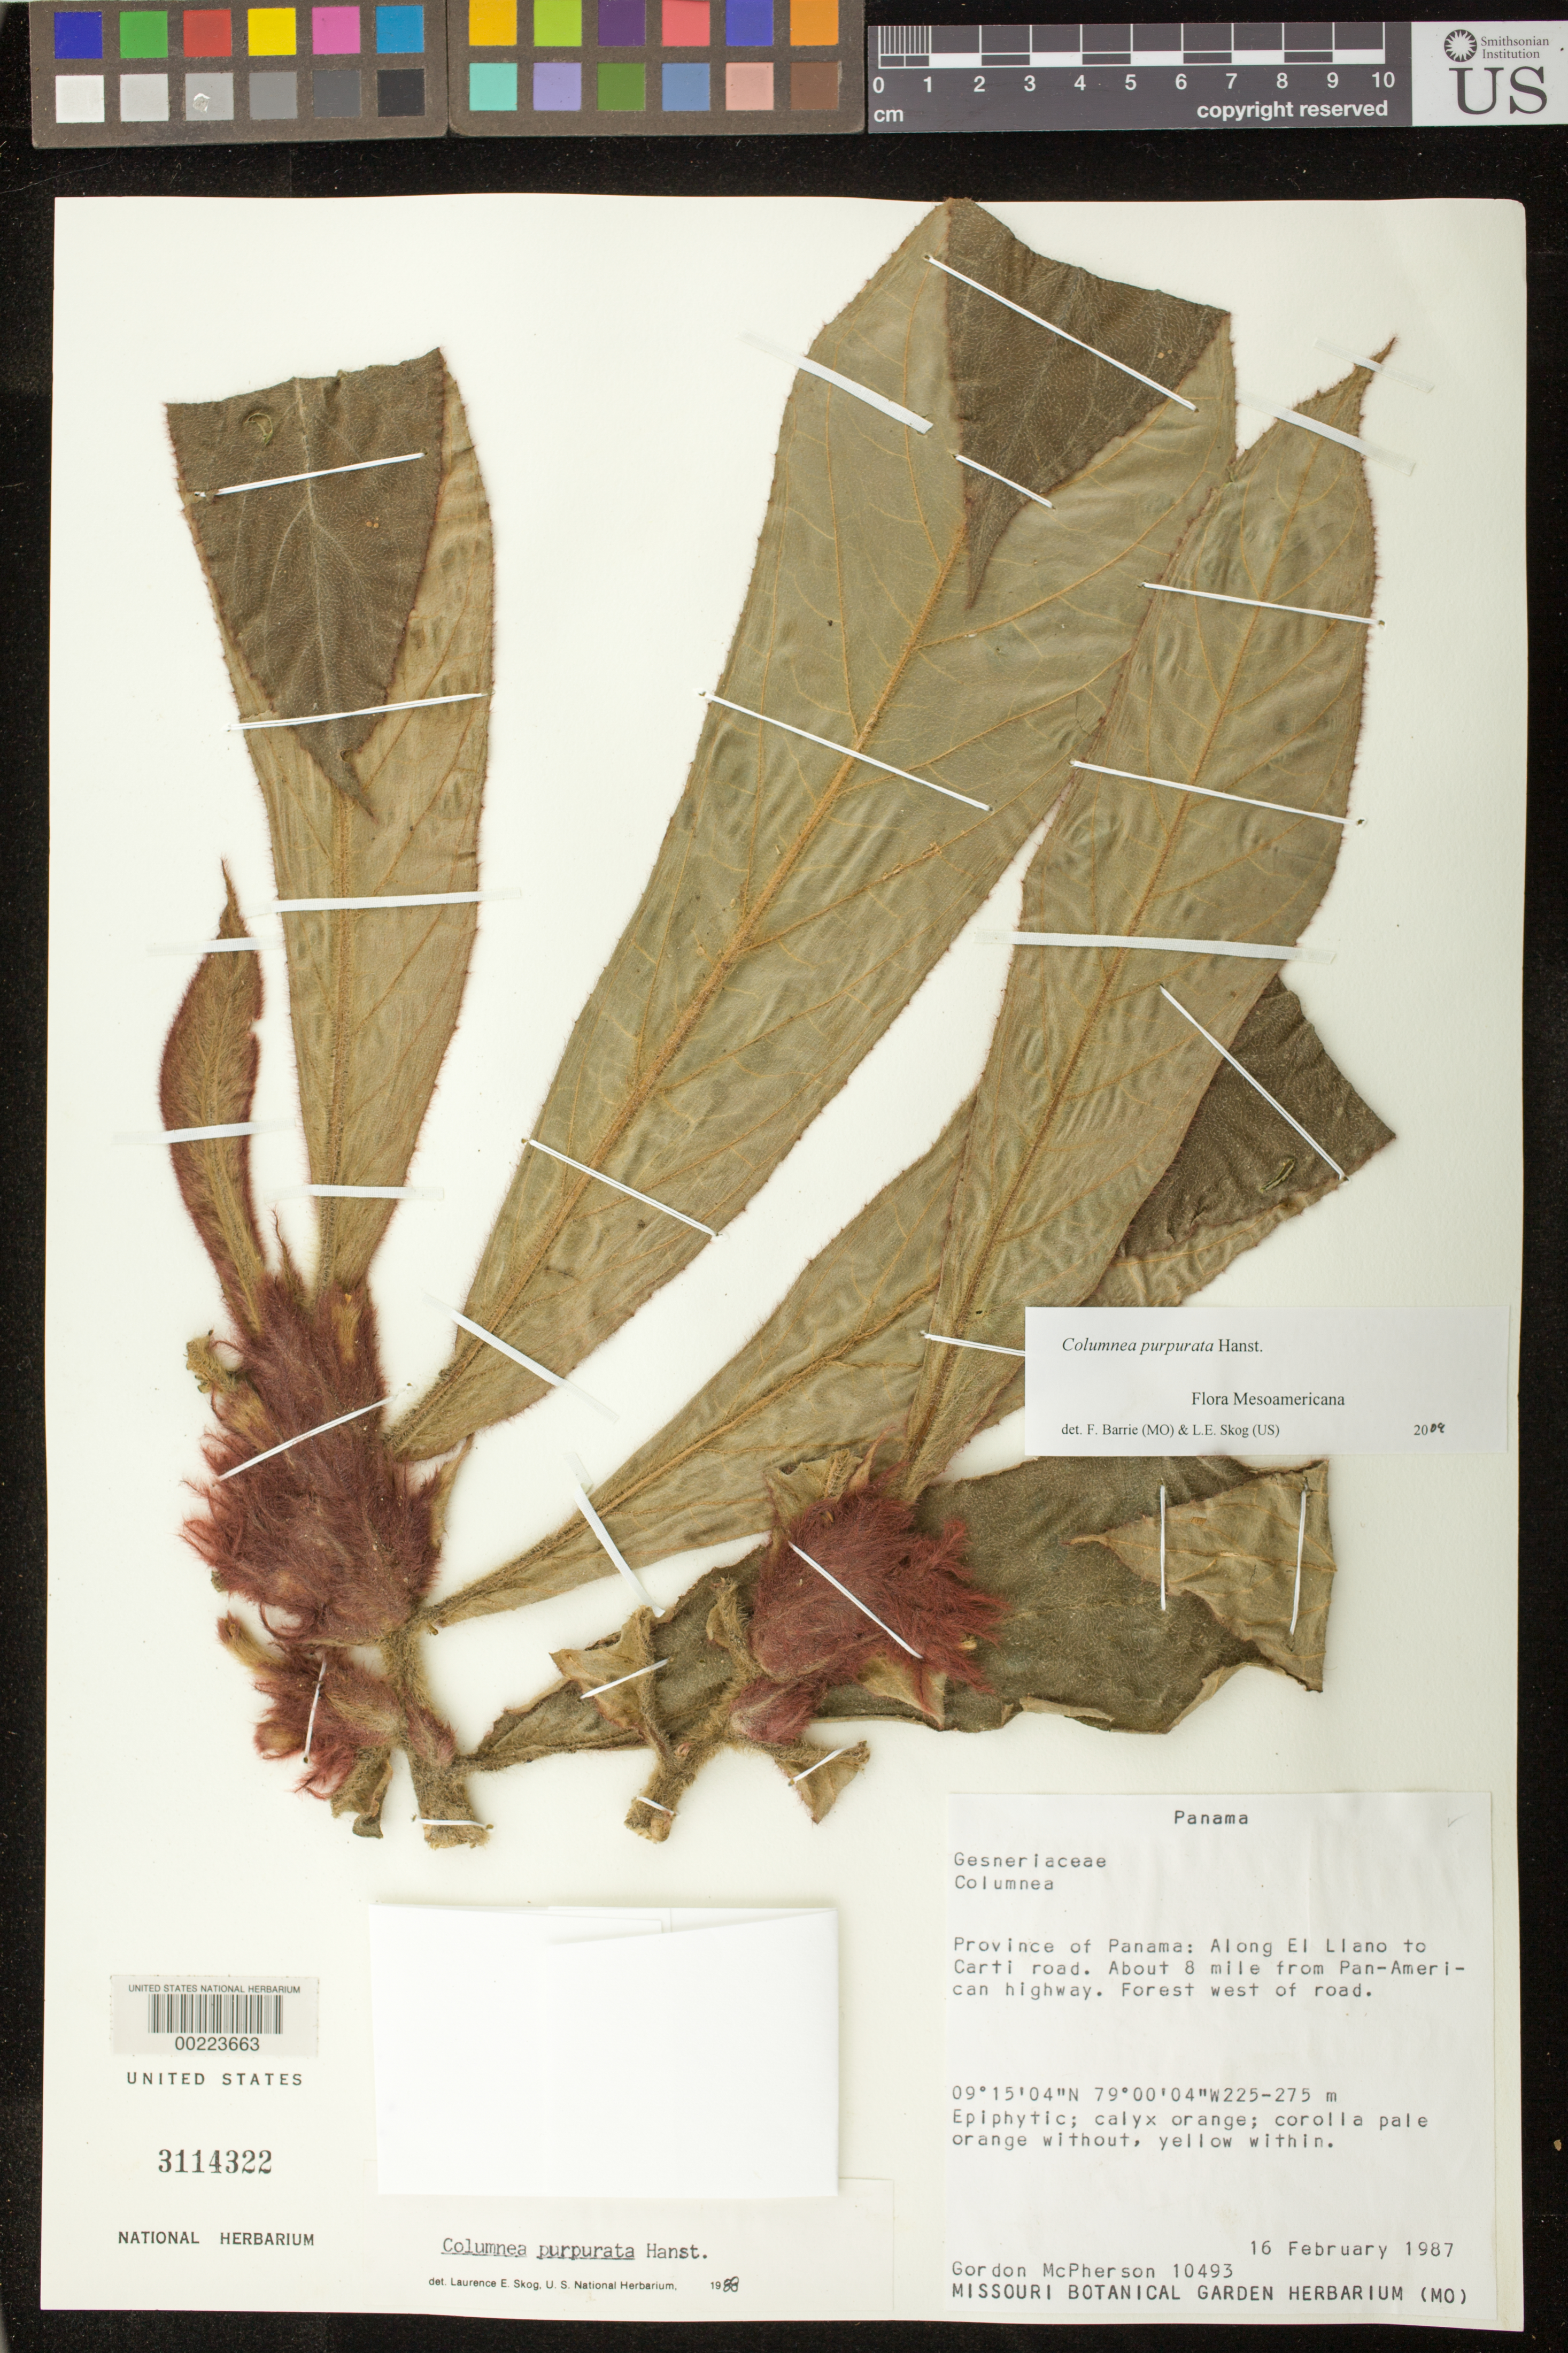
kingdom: Plantae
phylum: Tracheophyta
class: Magnoliopsida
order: Lamiales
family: Gesneriaceae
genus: Columnea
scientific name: Columnea purpurata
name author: Hanst.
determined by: Skog, Laurence E.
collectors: G. D. McPherson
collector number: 10493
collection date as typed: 16 Feb 1987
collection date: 1987-02-16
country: Panama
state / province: Panamá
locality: Along El Llano to Carti road, about 8 mi from Pan-American hwy, W of road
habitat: Forest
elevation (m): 225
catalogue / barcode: US 3114322